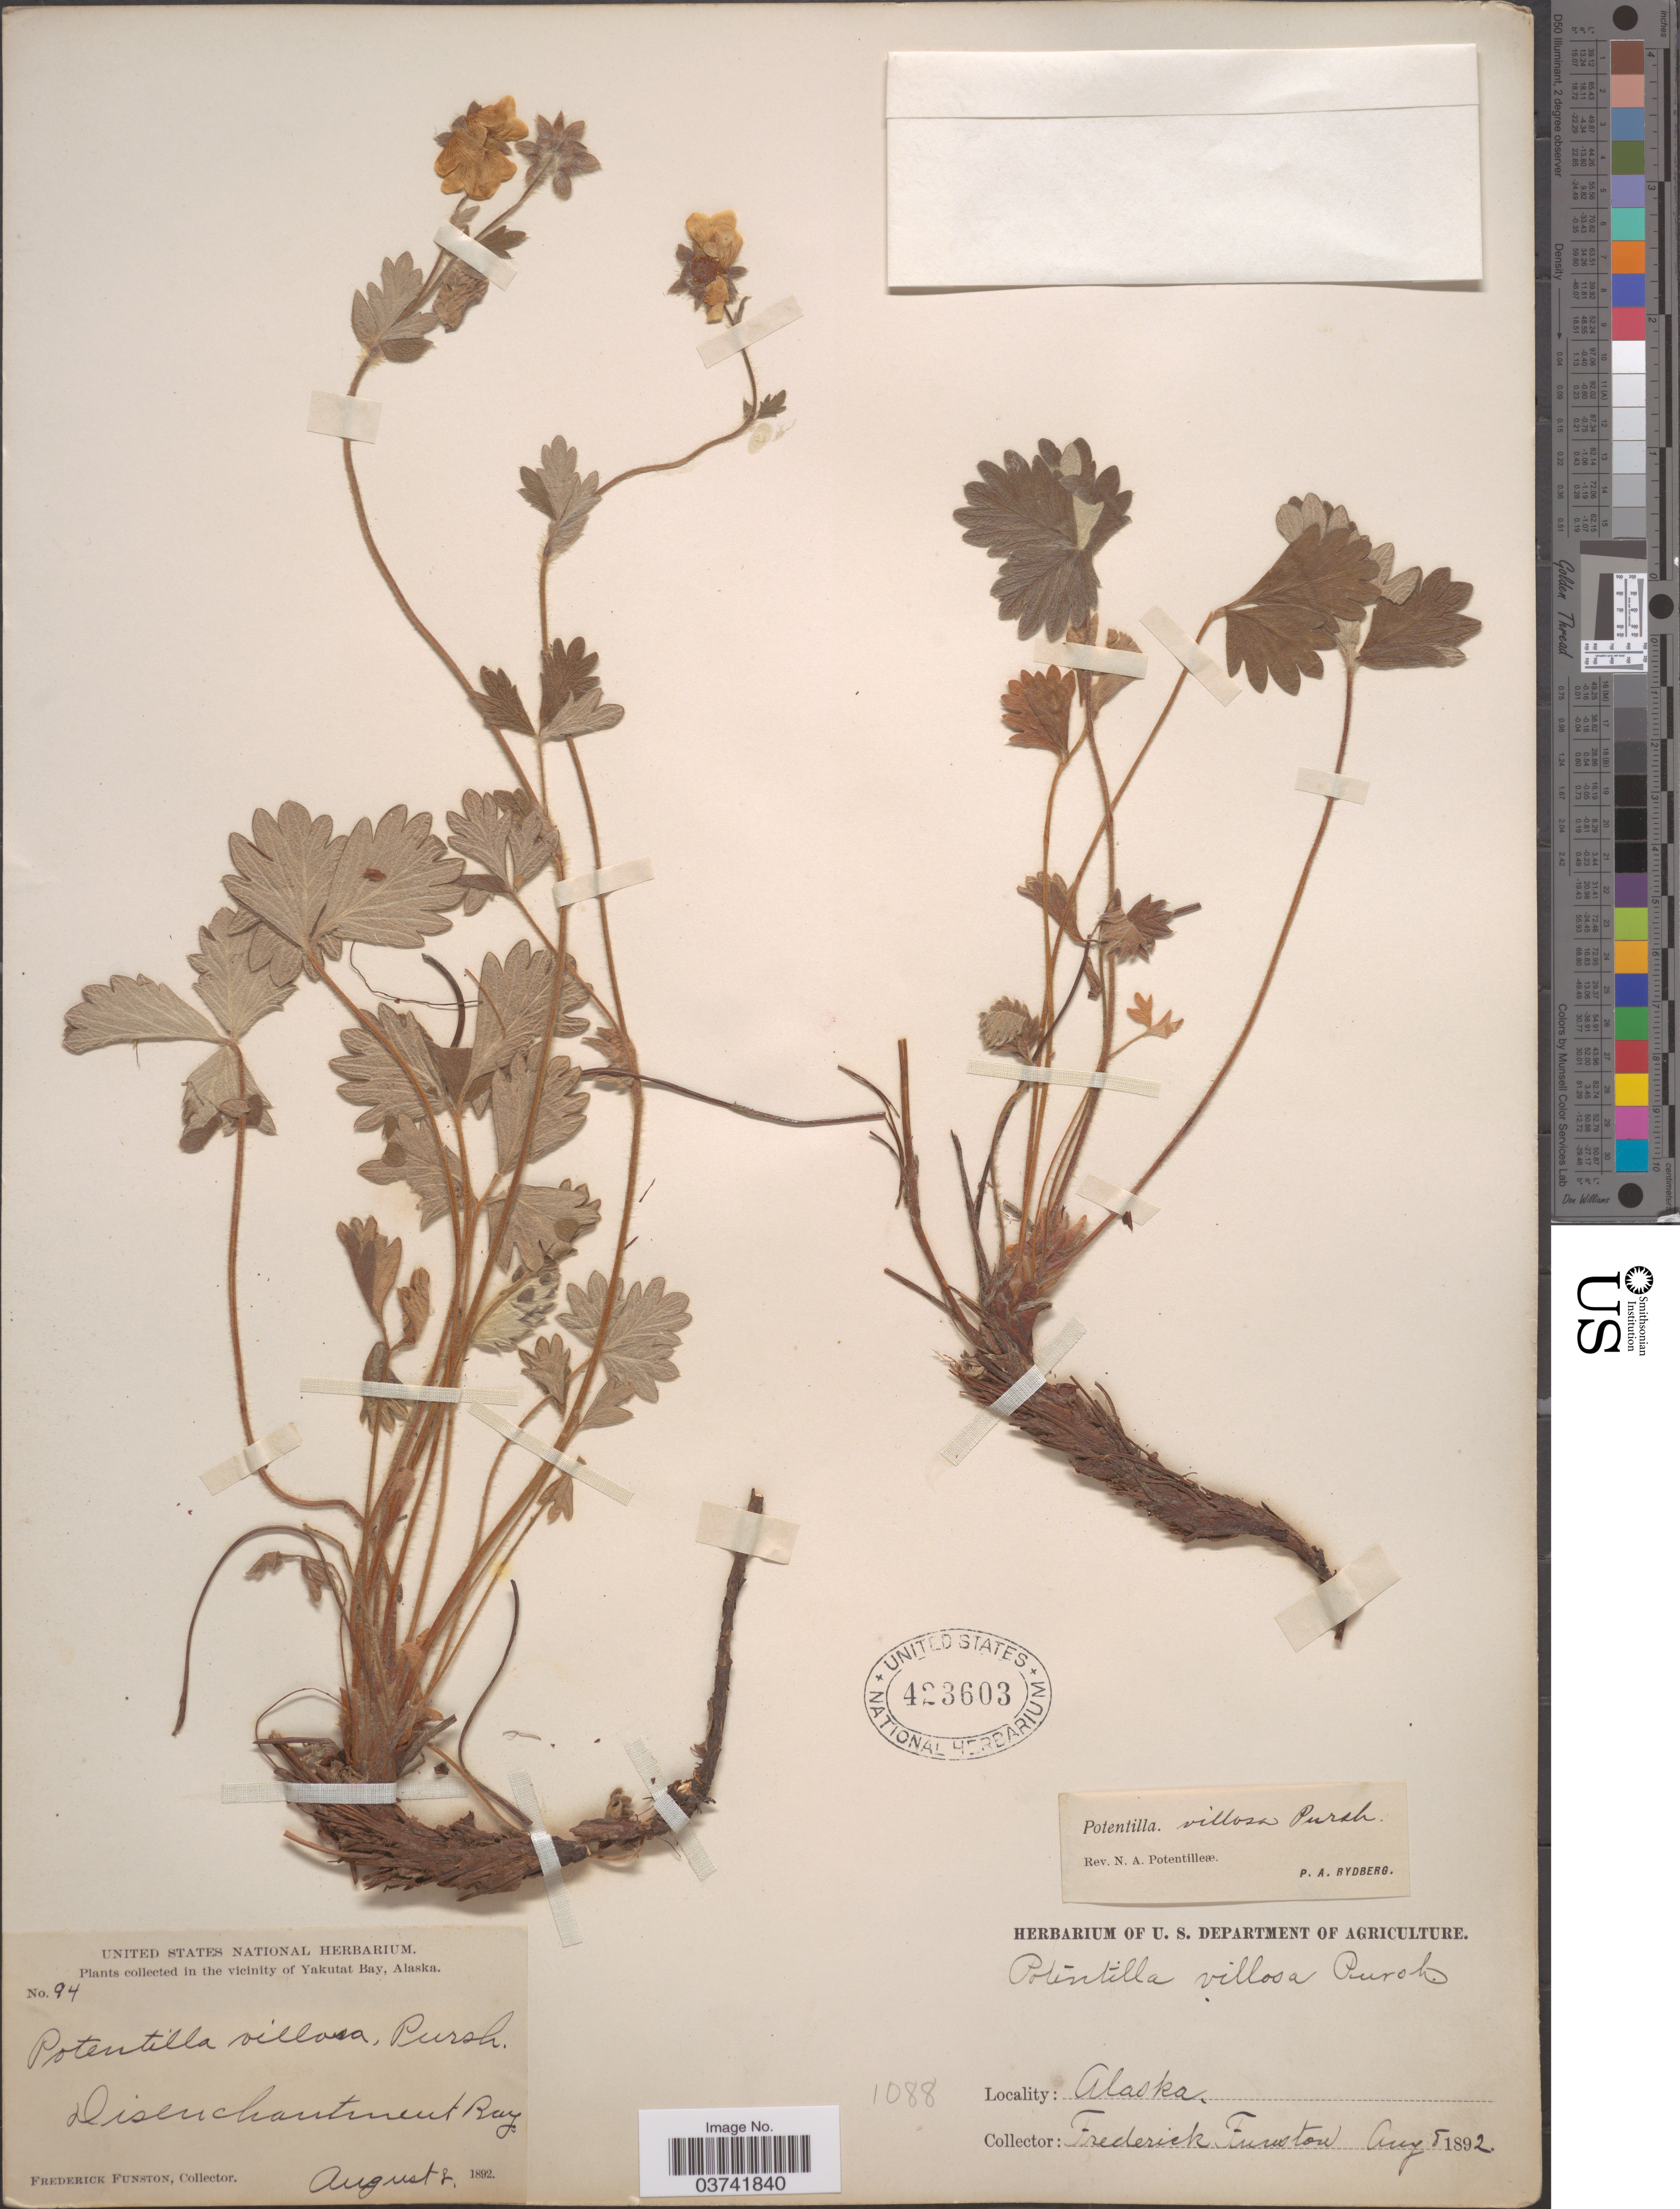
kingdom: Plantae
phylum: Tracheophyta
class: Magnoliopsida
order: Rosales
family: Rosaceae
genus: Potentilla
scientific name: Potentilla villosa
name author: Pall. ex Pursh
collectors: F. Funston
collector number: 94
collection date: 1892-08-08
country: United States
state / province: Alaska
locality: Vicinity of Yakutat Bay. Disenchantment Bay.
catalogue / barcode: US 423603